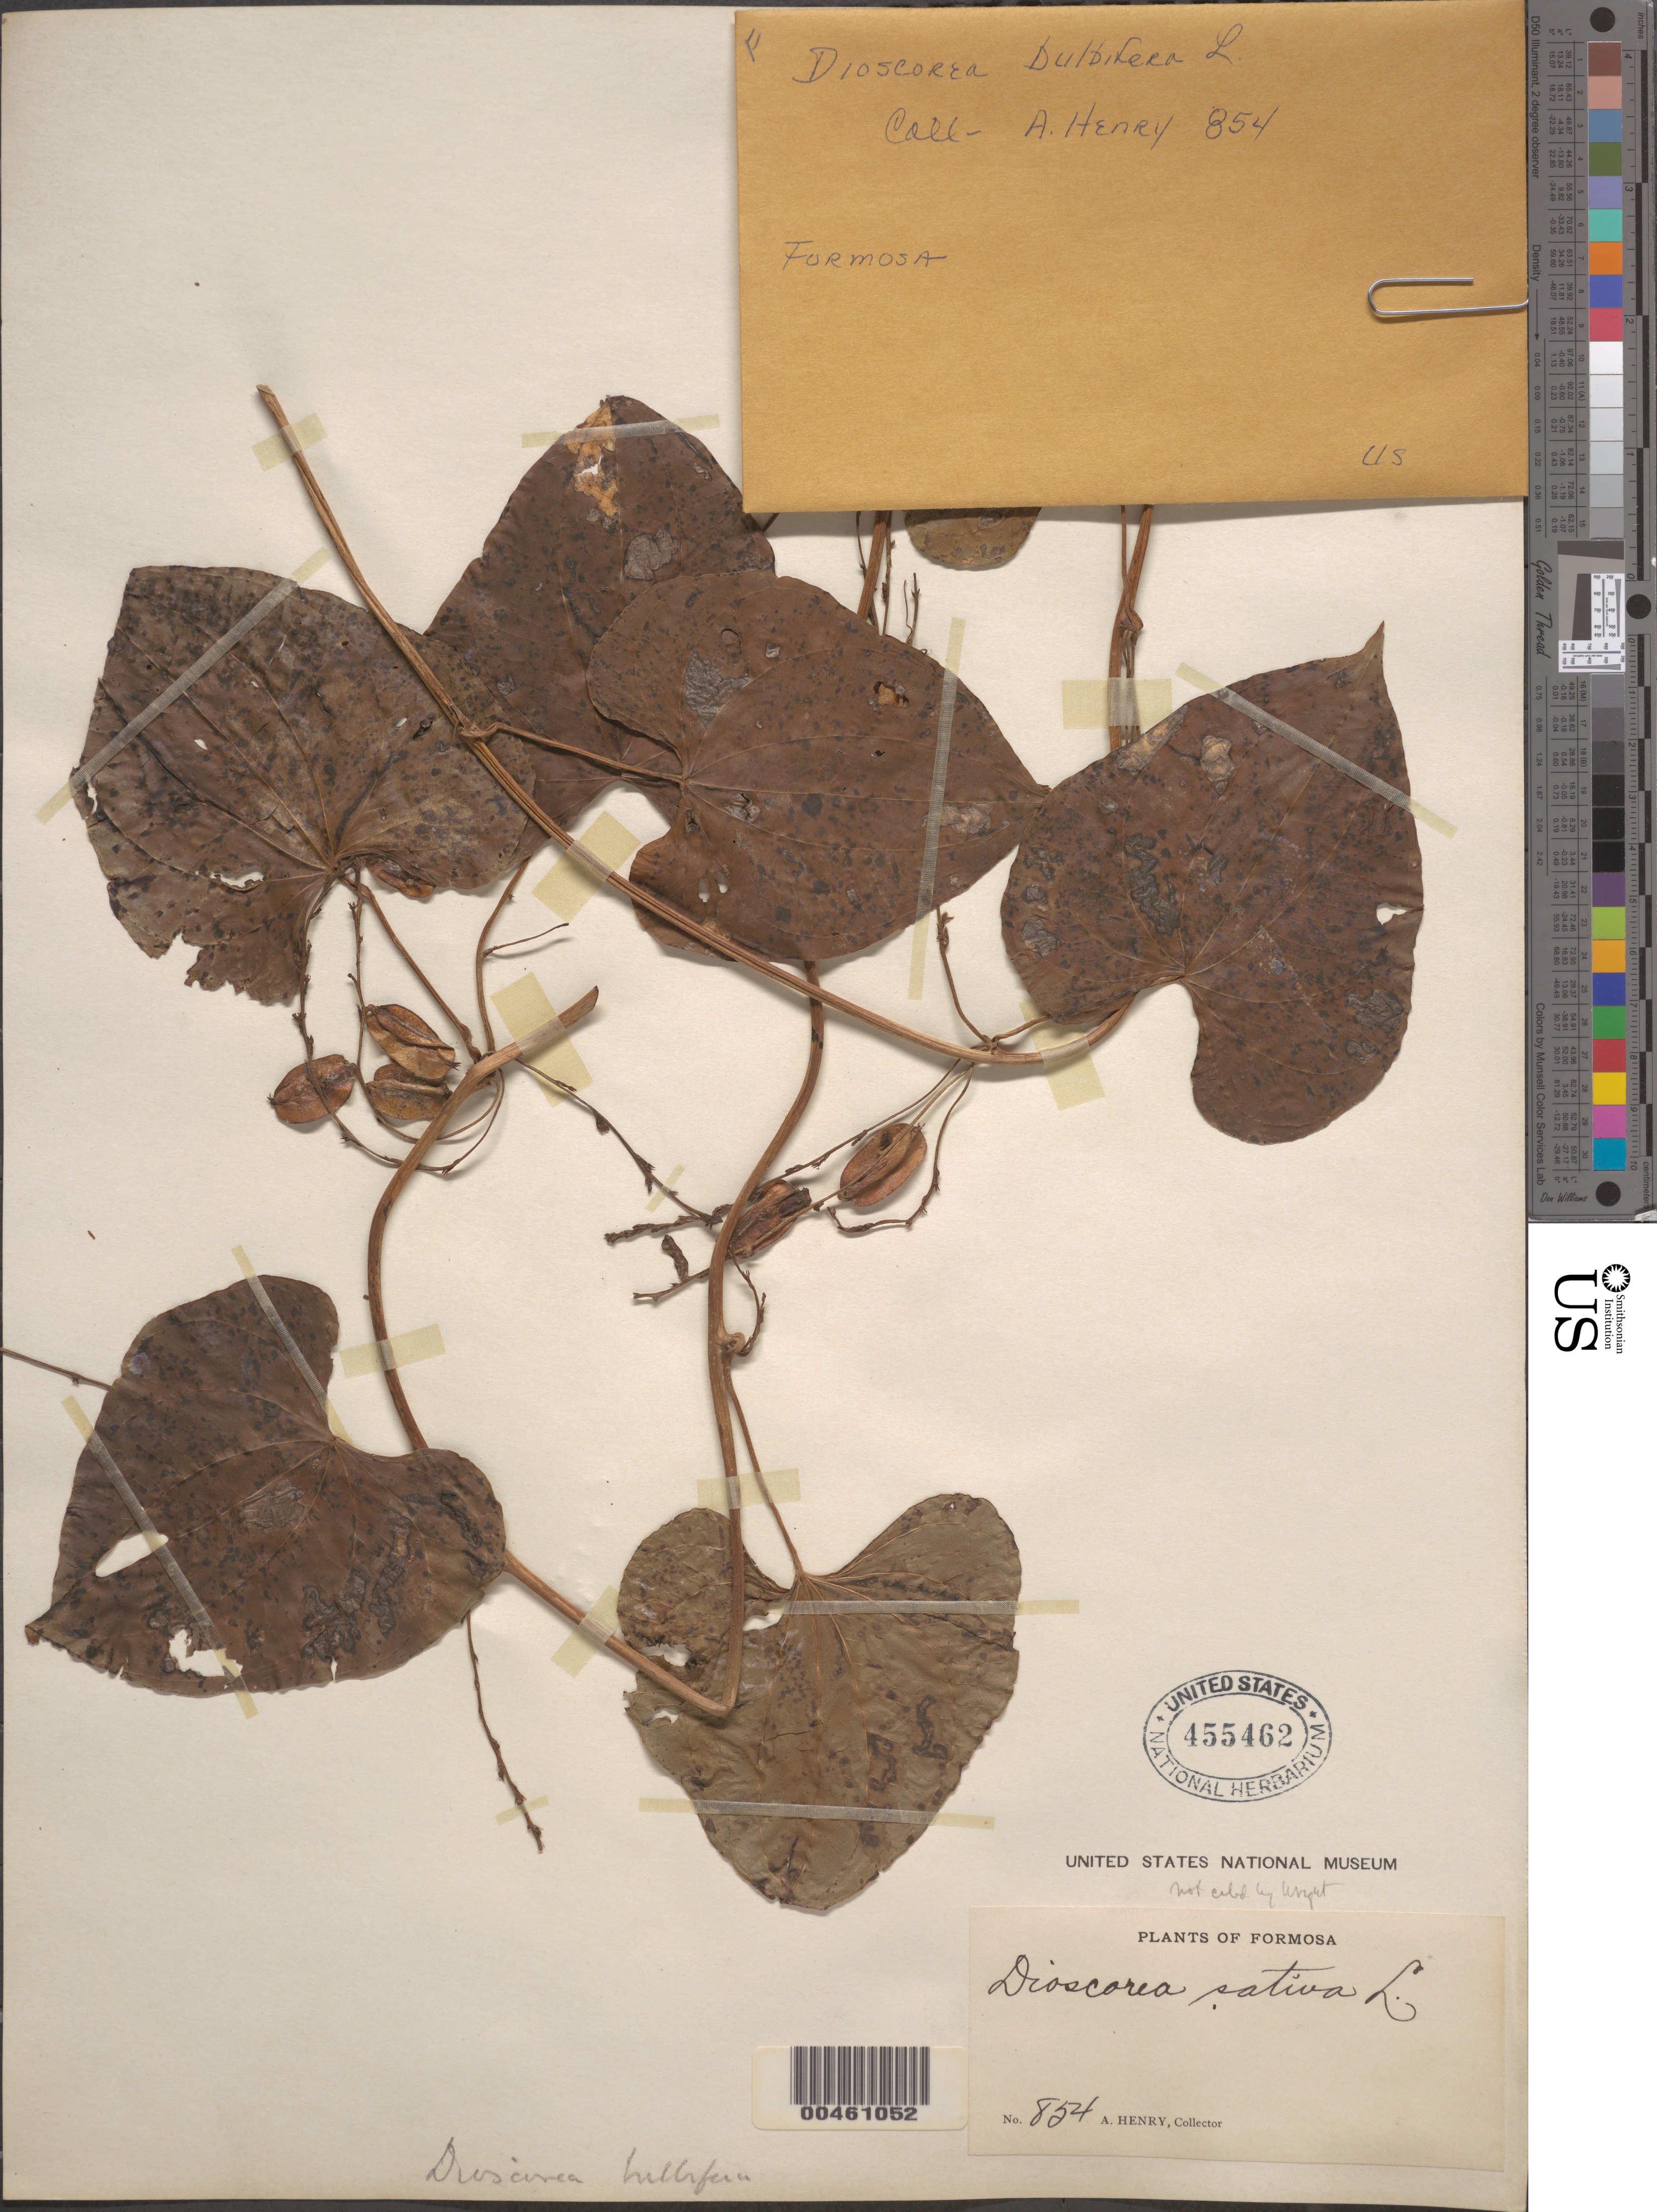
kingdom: Plantae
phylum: Tracheophyta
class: Liliopsida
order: Dioscoreales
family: Dioscoreaceae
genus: Dioscorea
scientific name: Dioscorea bulbifera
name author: L.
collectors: A. Henry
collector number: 854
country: Taiwan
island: Taiwan [Formosa]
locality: Bks [Bankenseng]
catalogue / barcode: US 455462